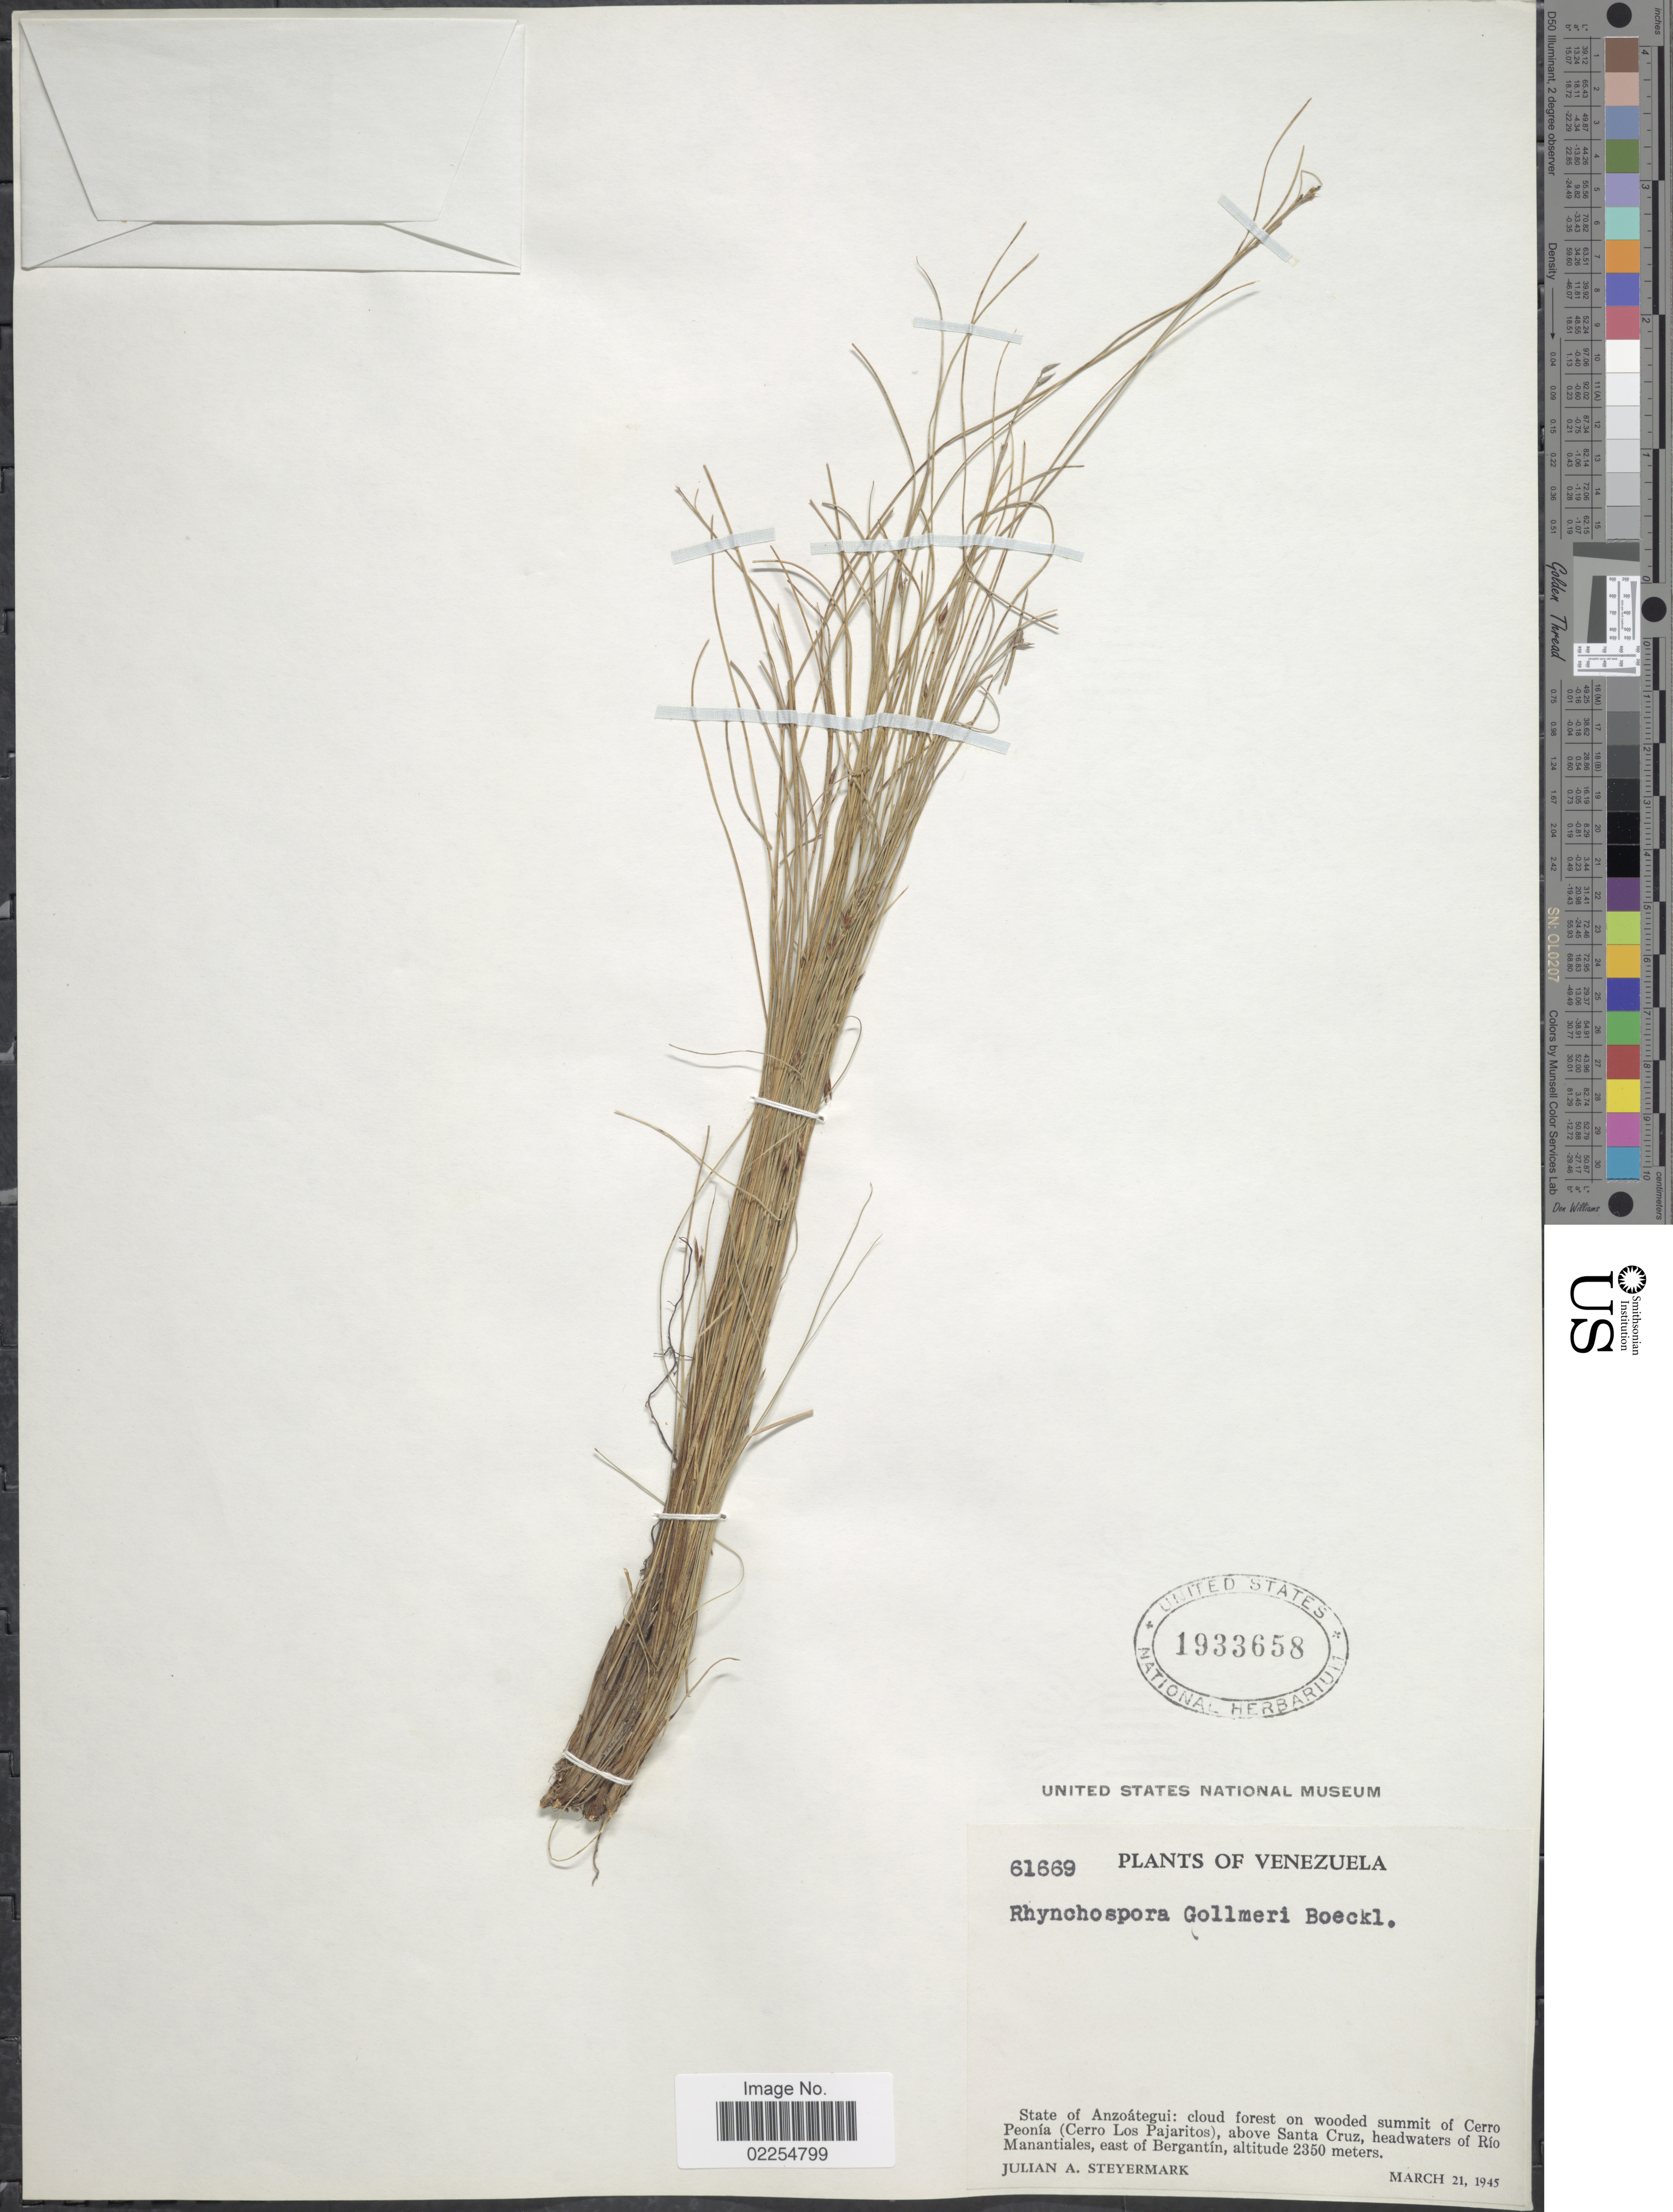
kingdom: Plantae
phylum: Tracheophyta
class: Liliopsida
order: Poales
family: Cyperaceae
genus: Rhynchospora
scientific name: Rhynchospora gollmeri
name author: Boeckeler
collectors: J. Steyermark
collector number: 61669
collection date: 1945-03-21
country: Venezuela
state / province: Anzoategui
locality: Summit of Cerro Peonia (Cerro Los Pajaritos), above Santa Cruz, headwaters of Rio Manantiales, east of Bergantin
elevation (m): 2350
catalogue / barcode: US 1933658